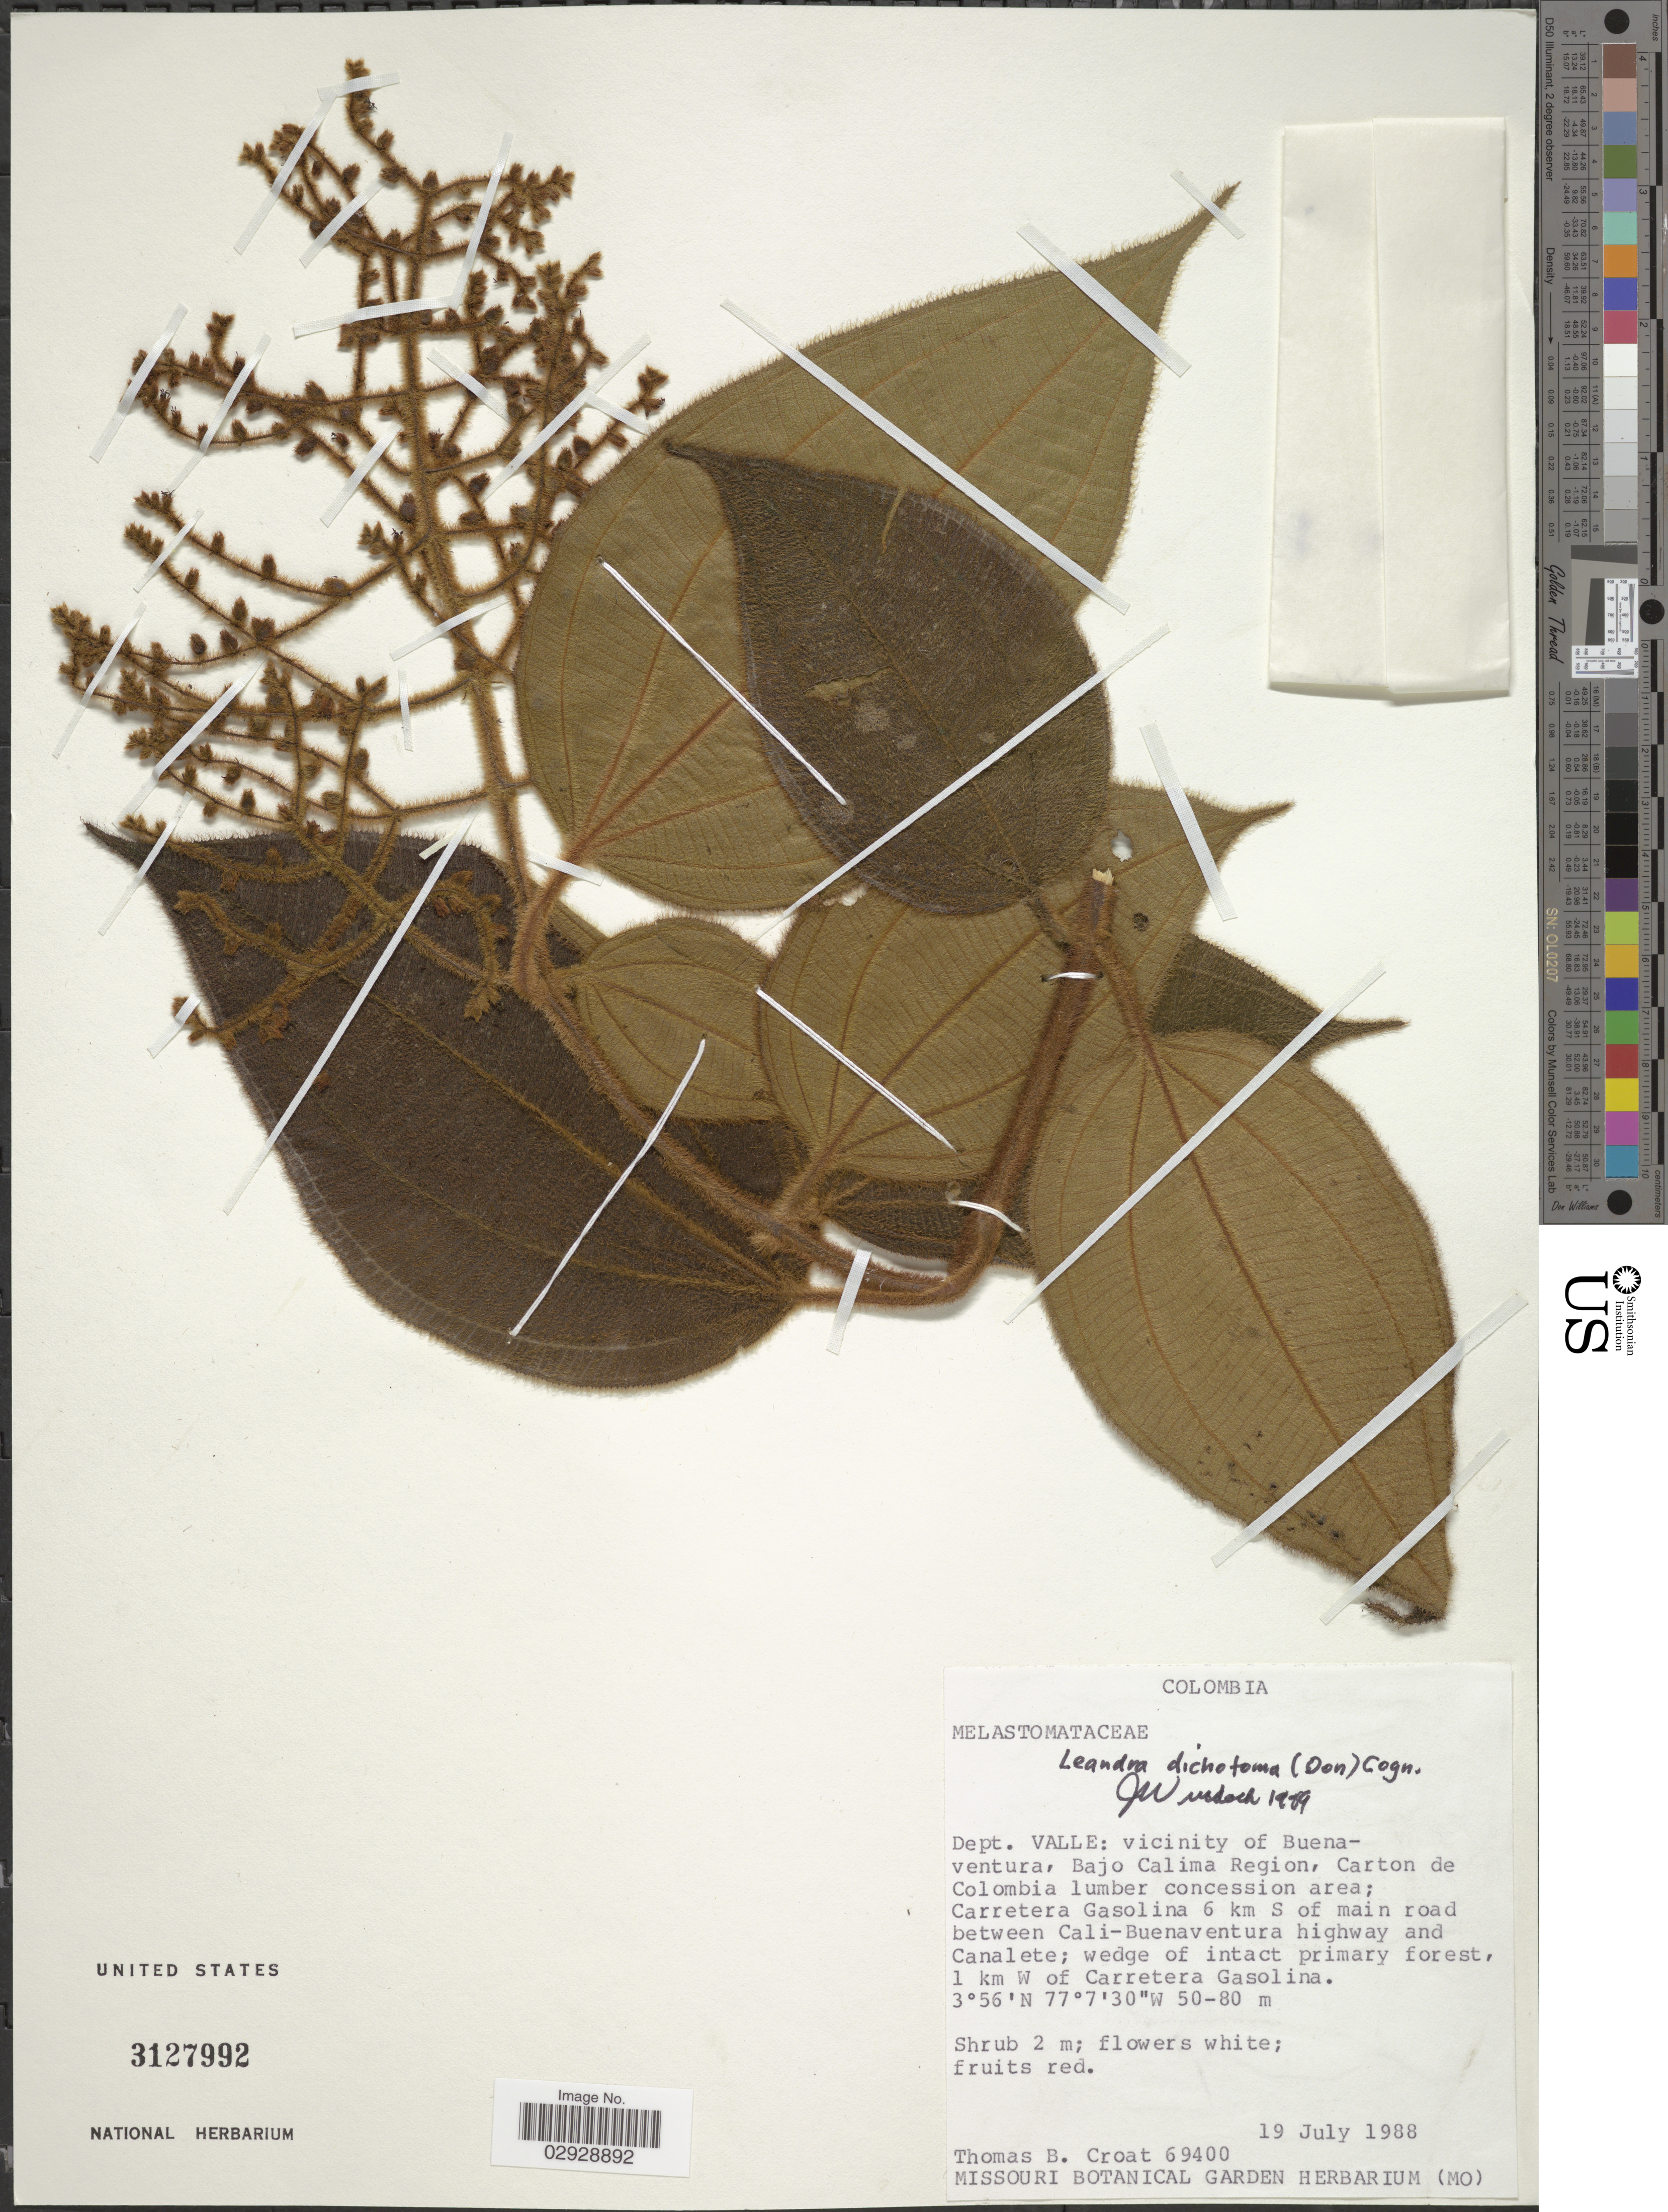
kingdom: Plantae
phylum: Tracheophyta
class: Magnoliopsida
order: Myrtales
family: Melastomataceae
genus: Leandra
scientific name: Leandra dichotoma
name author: (D. Don) Cogn.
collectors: T. B. Croat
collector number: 69400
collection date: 1988-07-19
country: Colombia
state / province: Valle del Cauca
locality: Dept. Valle: vicinity of Buenaventura, Bajo Calima Region, Carton de Colombia lumber concession area; Carretera Gasolina 6 km S of main road between Cali-Buenaventura highway and Canalete; 1 km W of Carretera Gasolina.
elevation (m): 50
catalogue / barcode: US 3127992